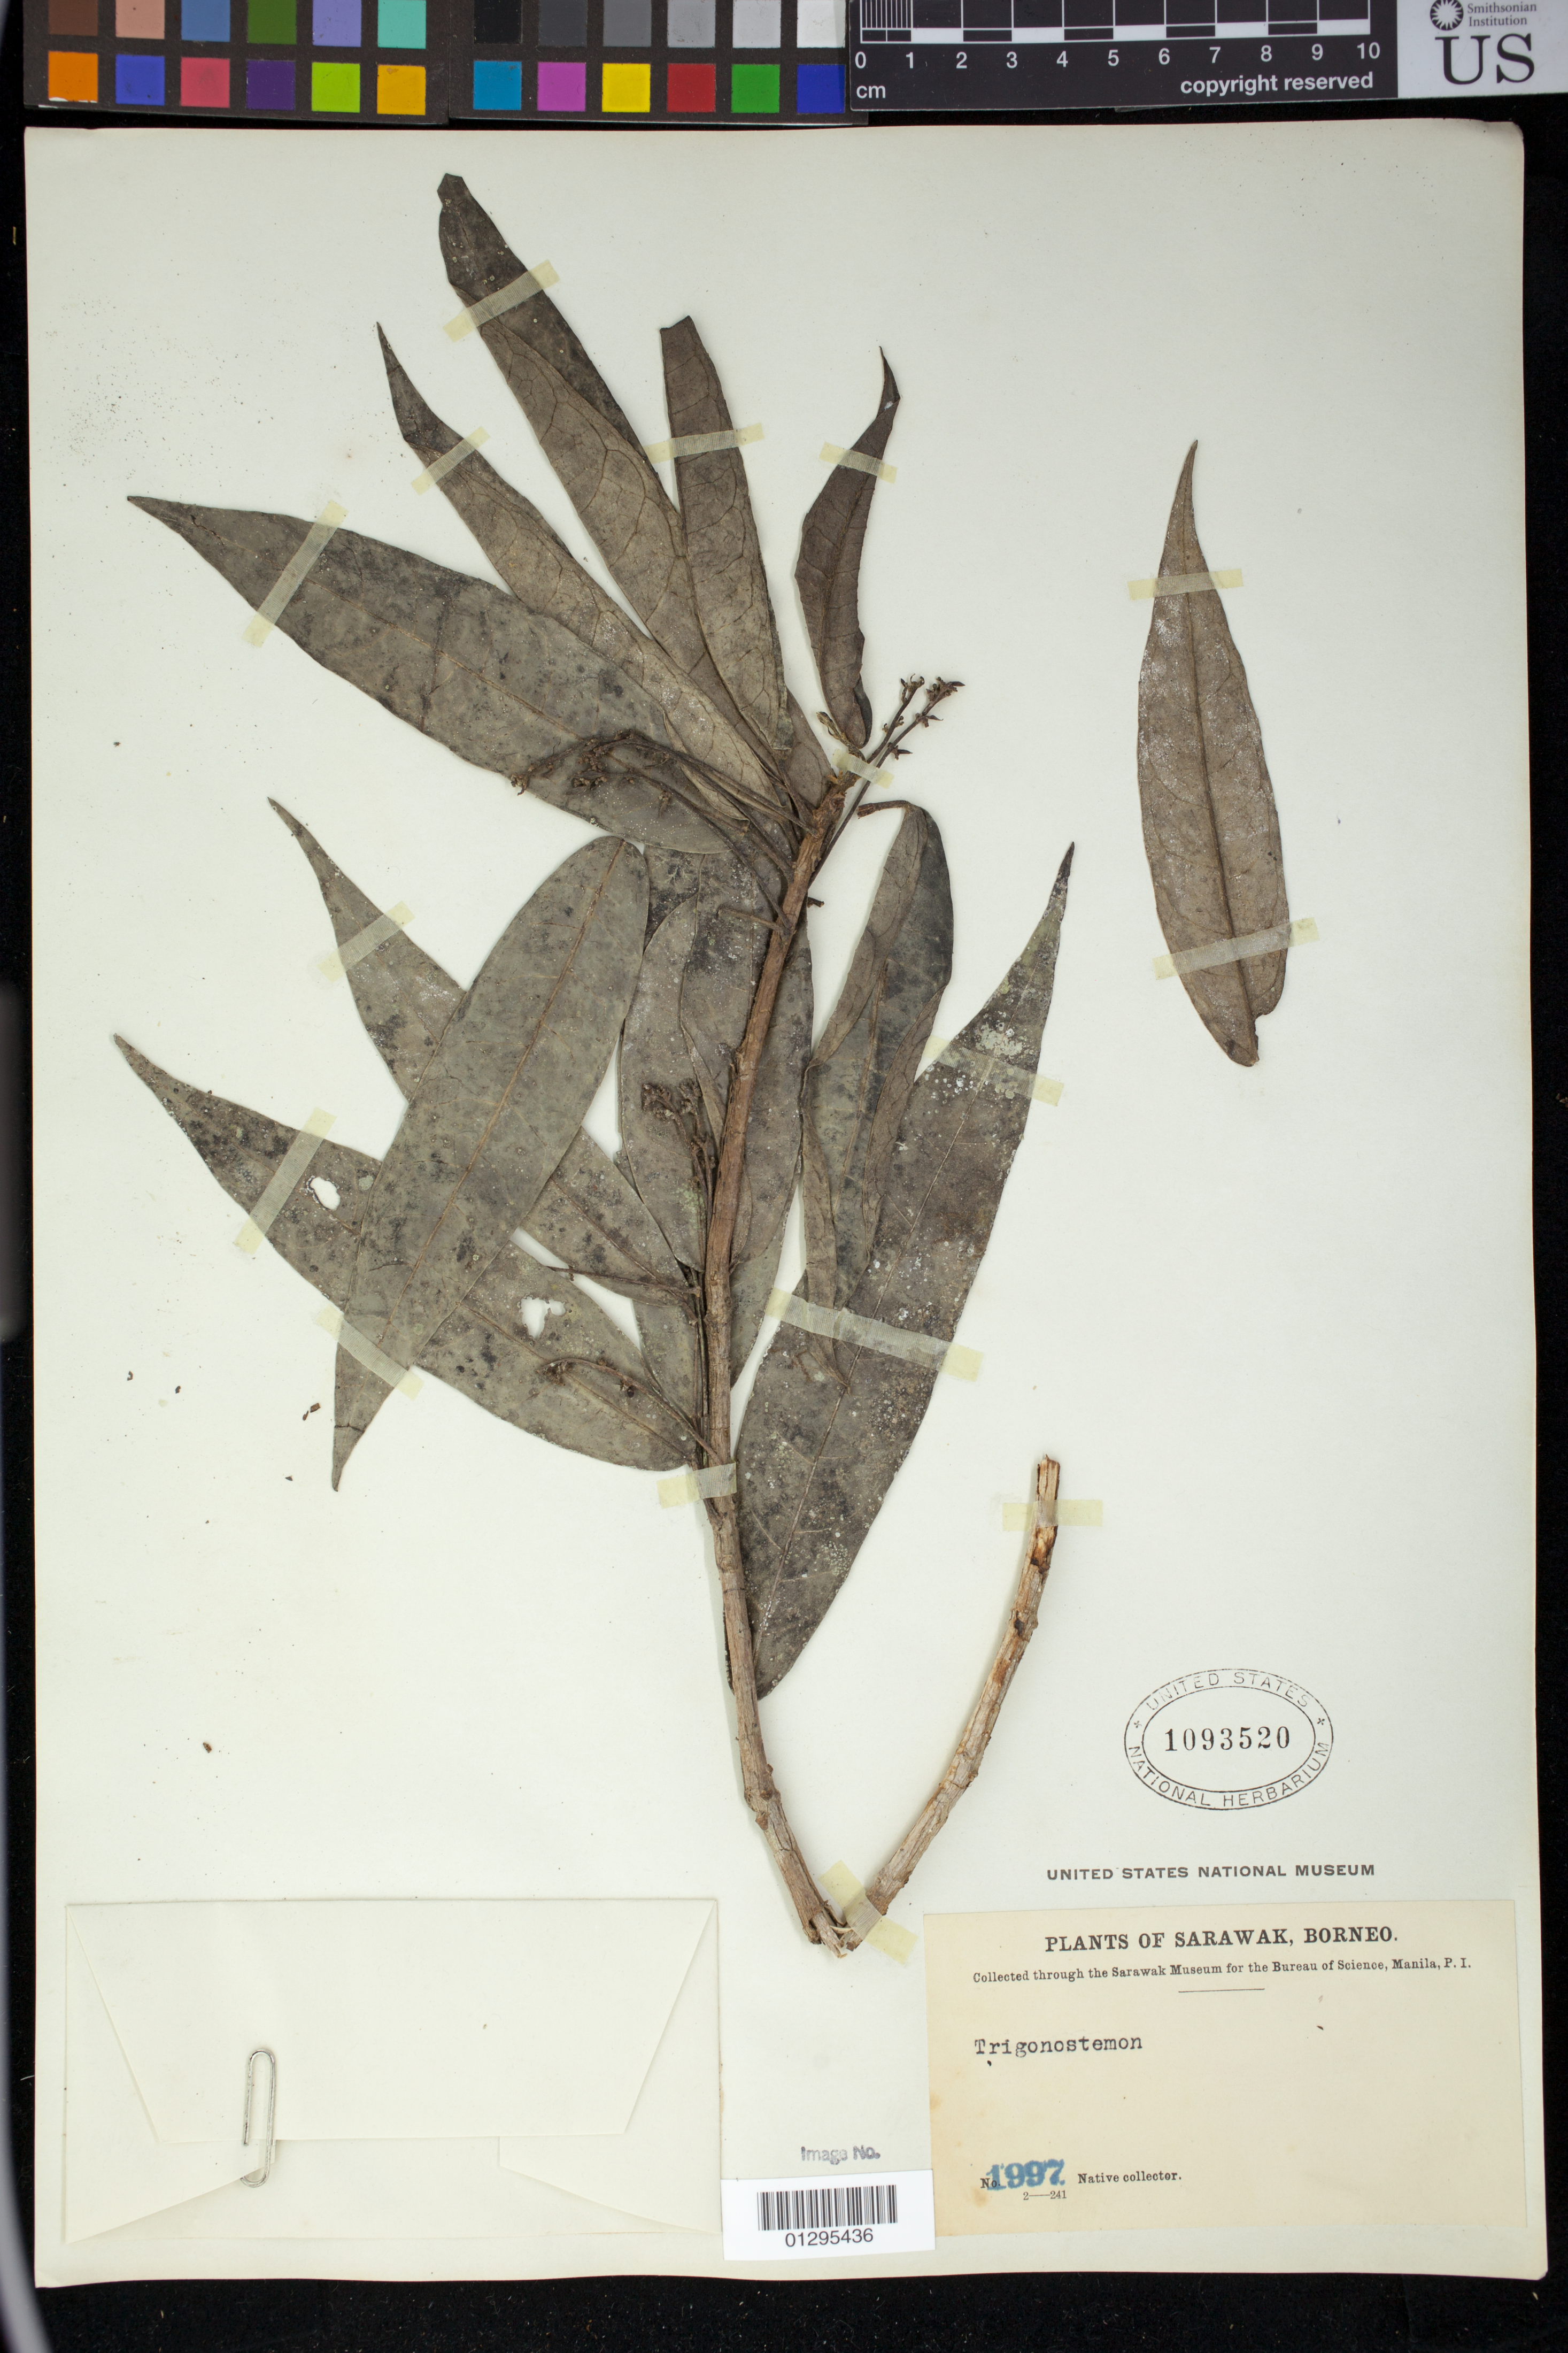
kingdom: Plantae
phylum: Tracheophyta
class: Magnoliopsida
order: Malpighiales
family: Euphorbiaceae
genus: Trigonostemon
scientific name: Trigonostemon sp.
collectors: Native collector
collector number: Bur. Sci. 1997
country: Malaysia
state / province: Sarawak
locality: Borneo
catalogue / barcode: US 1093520